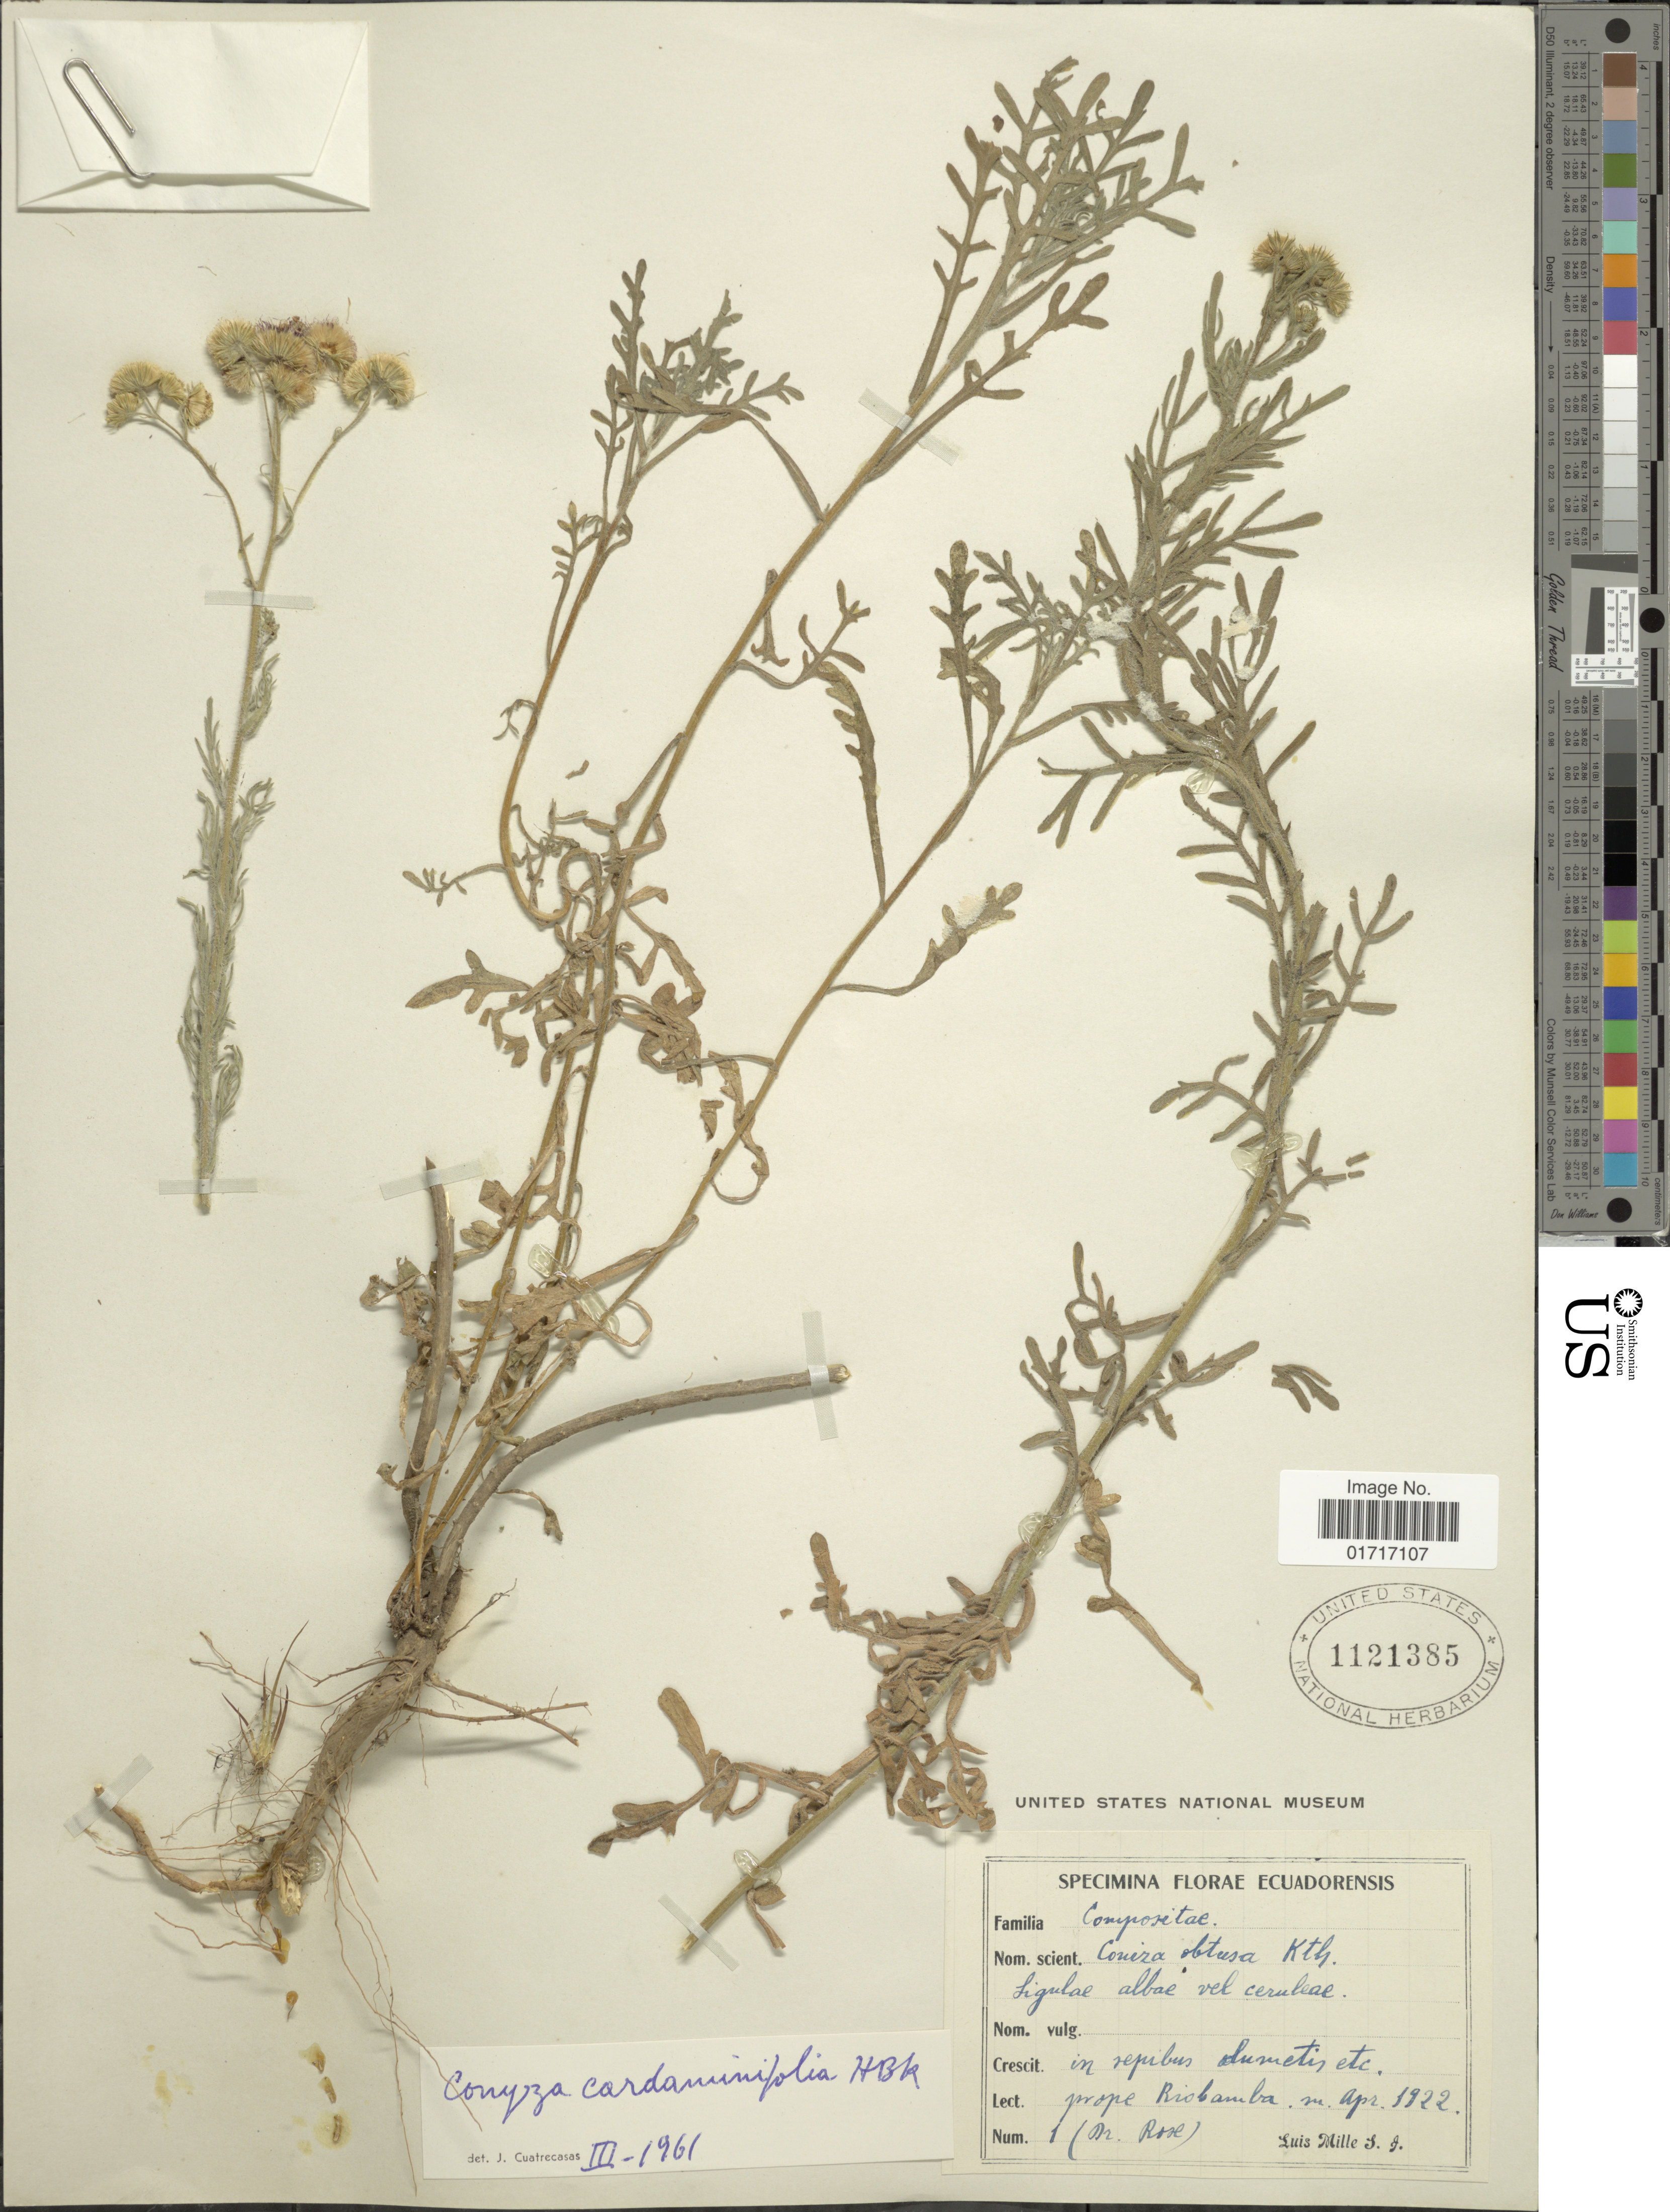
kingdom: Plantae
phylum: Tracheophyta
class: Magnoliopsida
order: Asterales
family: Asteraceae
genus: Conyza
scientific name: Conyza cardaminifolia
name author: Kunth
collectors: L. Mille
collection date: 1922-04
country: Ecuador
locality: Prope Riobamba.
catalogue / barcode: US 1121385